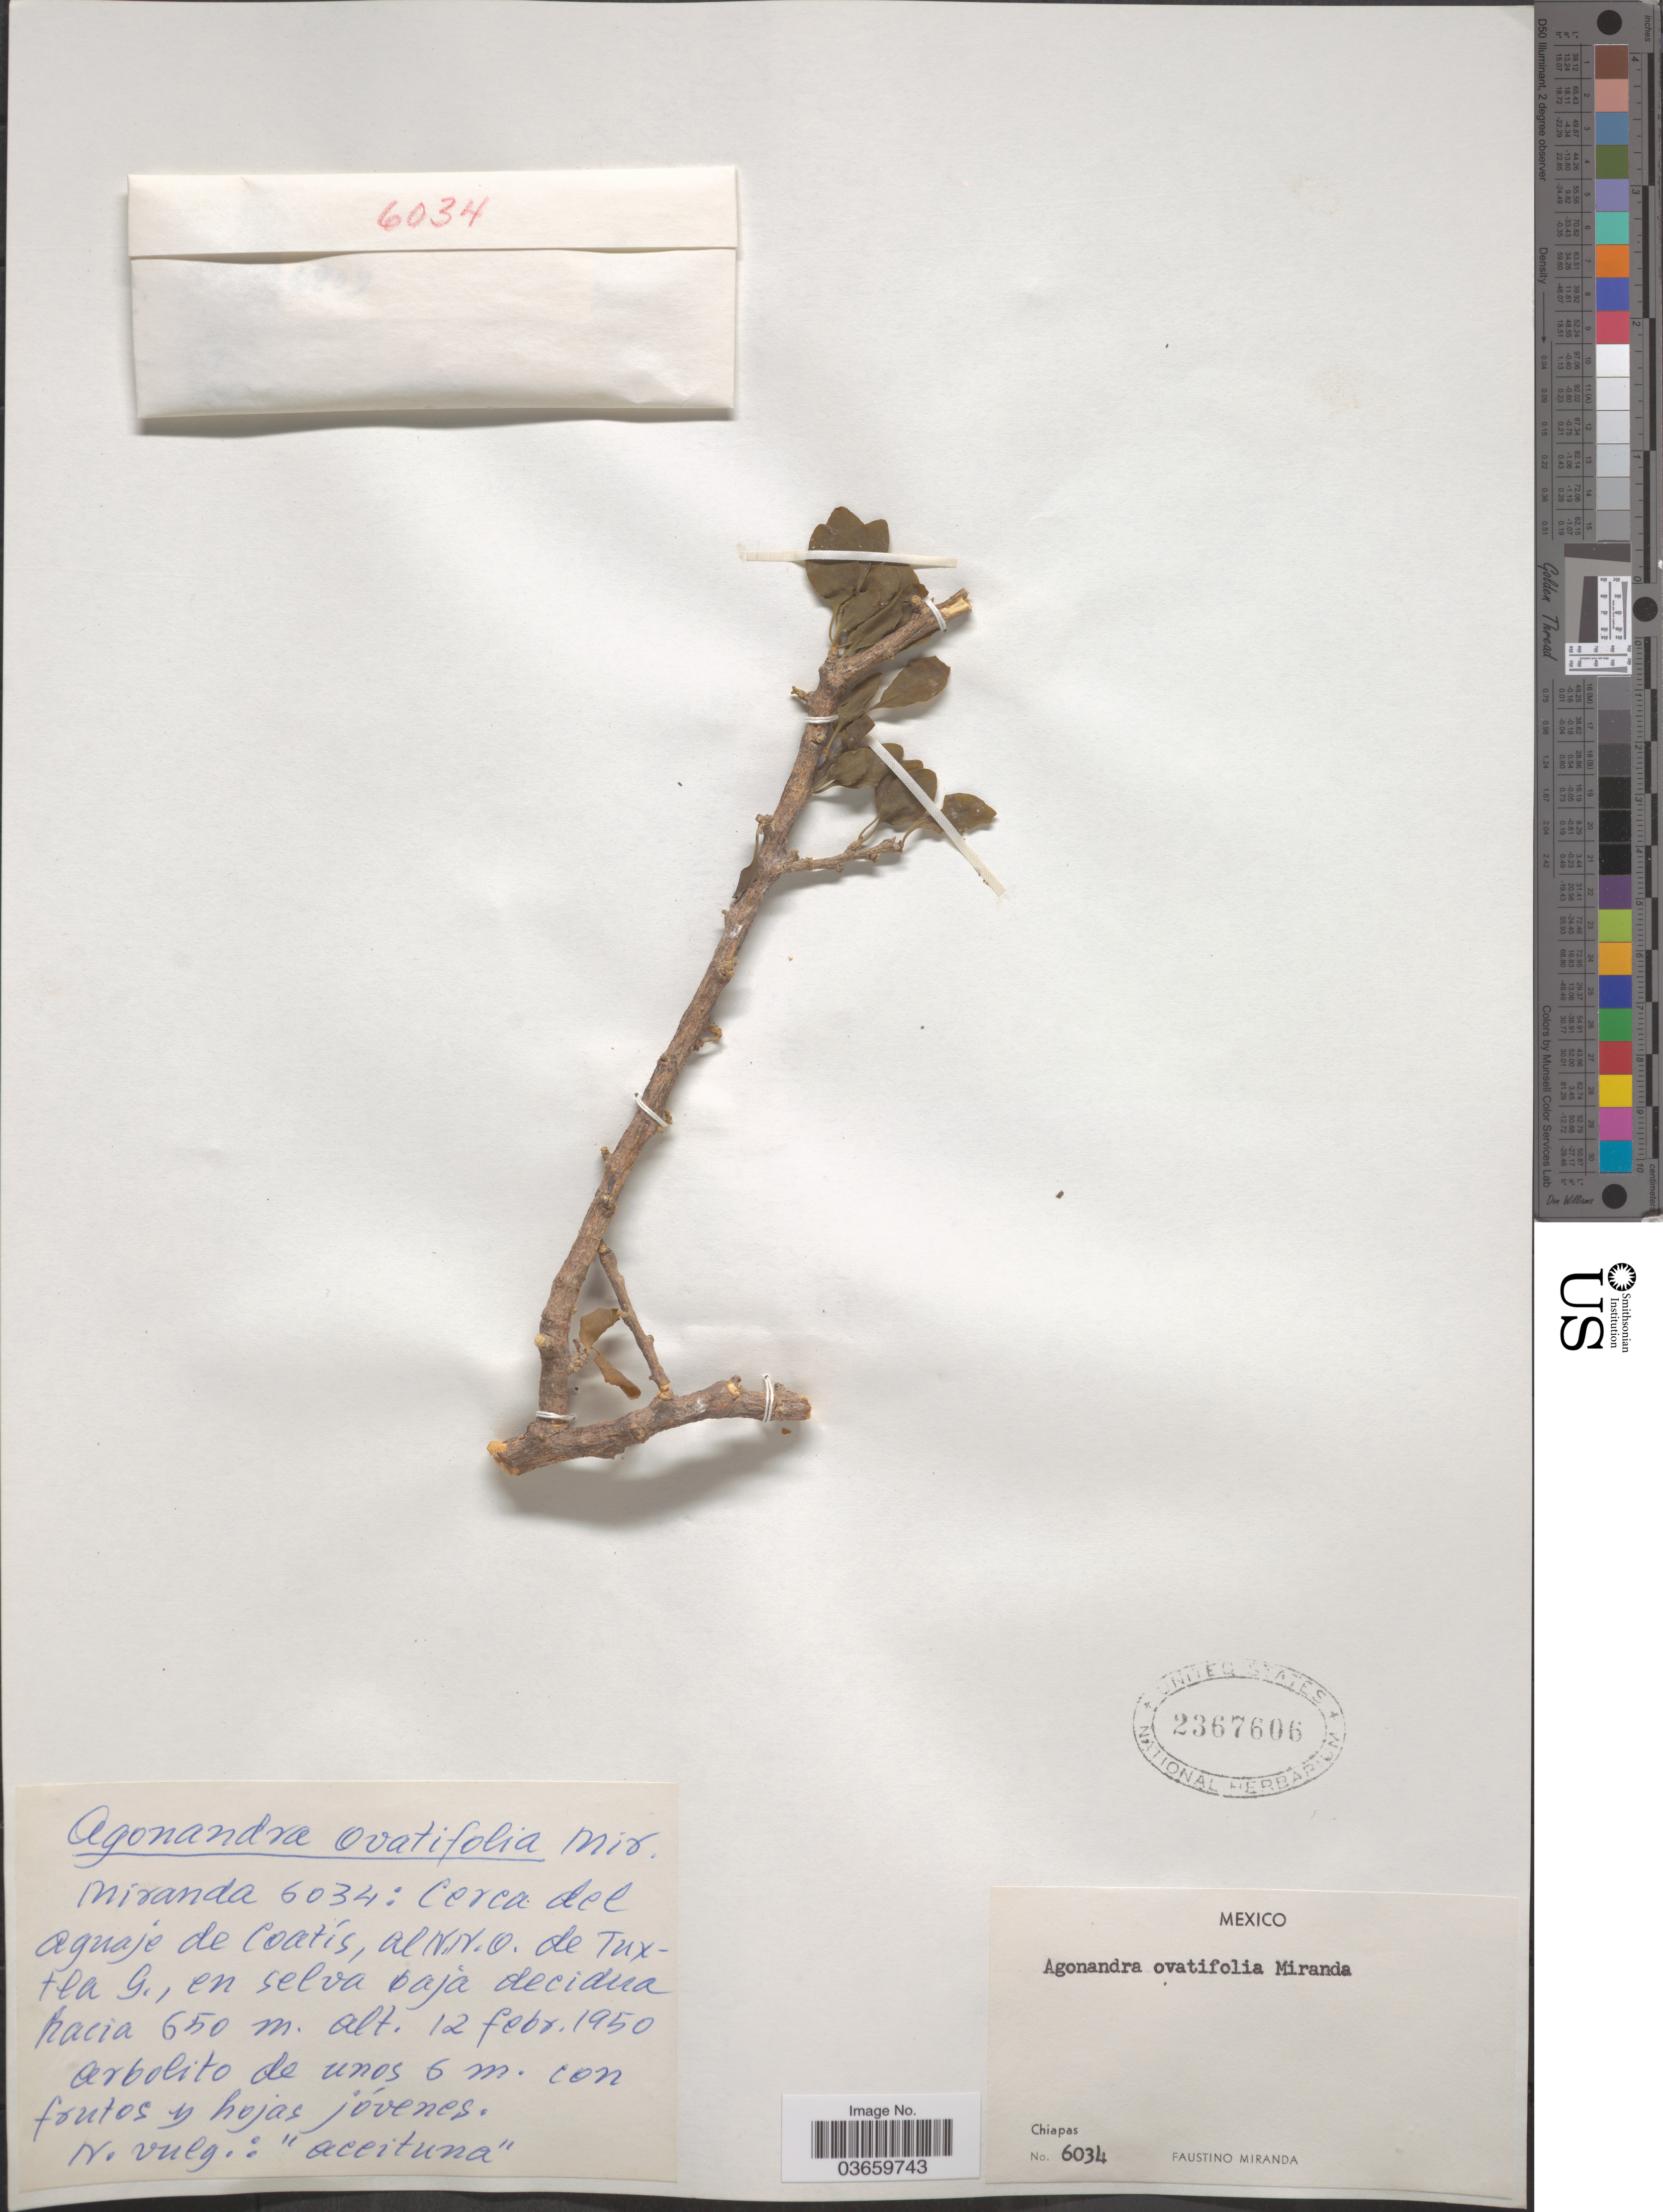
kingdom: Plantae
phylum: Tracheophyta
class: Magnoliopsida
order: Santalales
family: Opiliaceae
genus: Agonandra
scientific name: Agonandra ovatifolia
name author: Miranda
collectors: F. Miranda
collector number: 6034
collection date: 1950-02-12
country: Mexico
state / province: Chiapas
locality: Cerca del aguaje de Coatís, al N.N.O. de Tuxtla G.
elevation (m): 650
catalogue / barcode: US 2367606